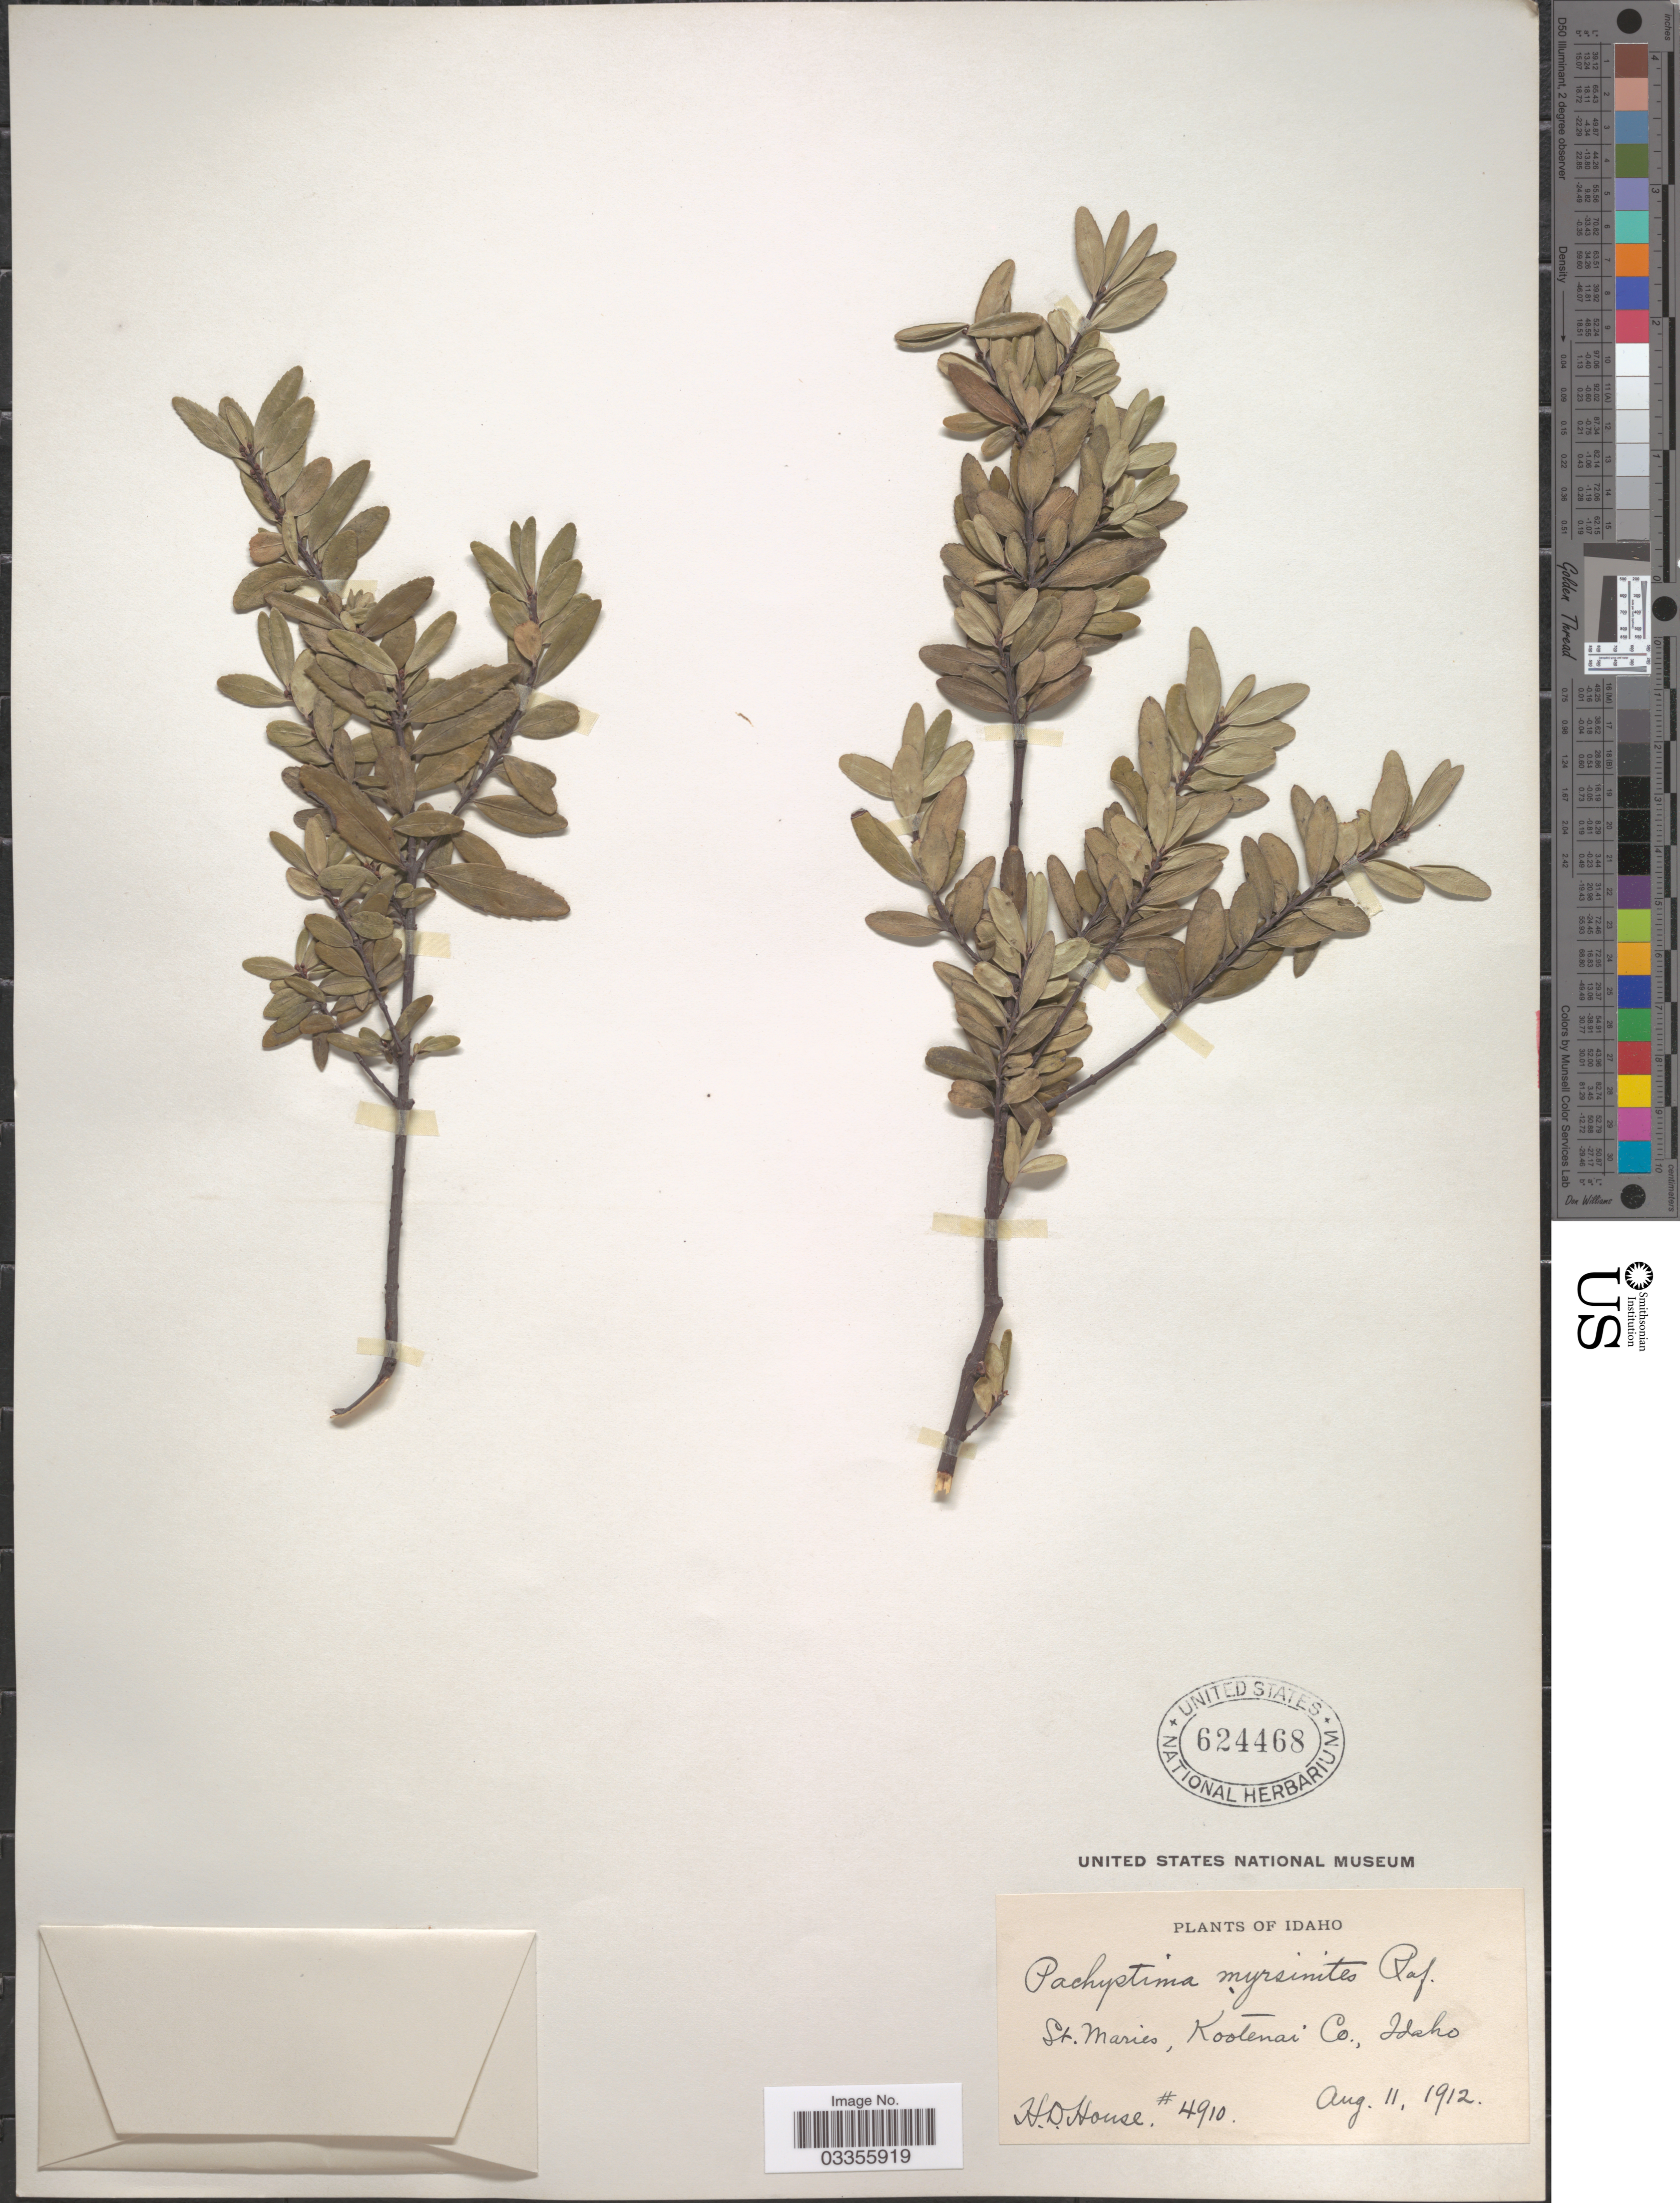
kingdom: Plantae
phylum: Tracheophyta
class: Magnoliopsida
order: Celastrales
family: Celastraceae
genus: Paxistima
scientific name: Paxistima myrsinites subsp. myrsinites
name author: (Pursh) Raf.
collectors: H. D. House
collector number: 4910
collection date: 1912-08-11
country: United States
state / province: Idaho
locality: St. Maries, Kootenai Co.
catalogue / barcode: US 624468